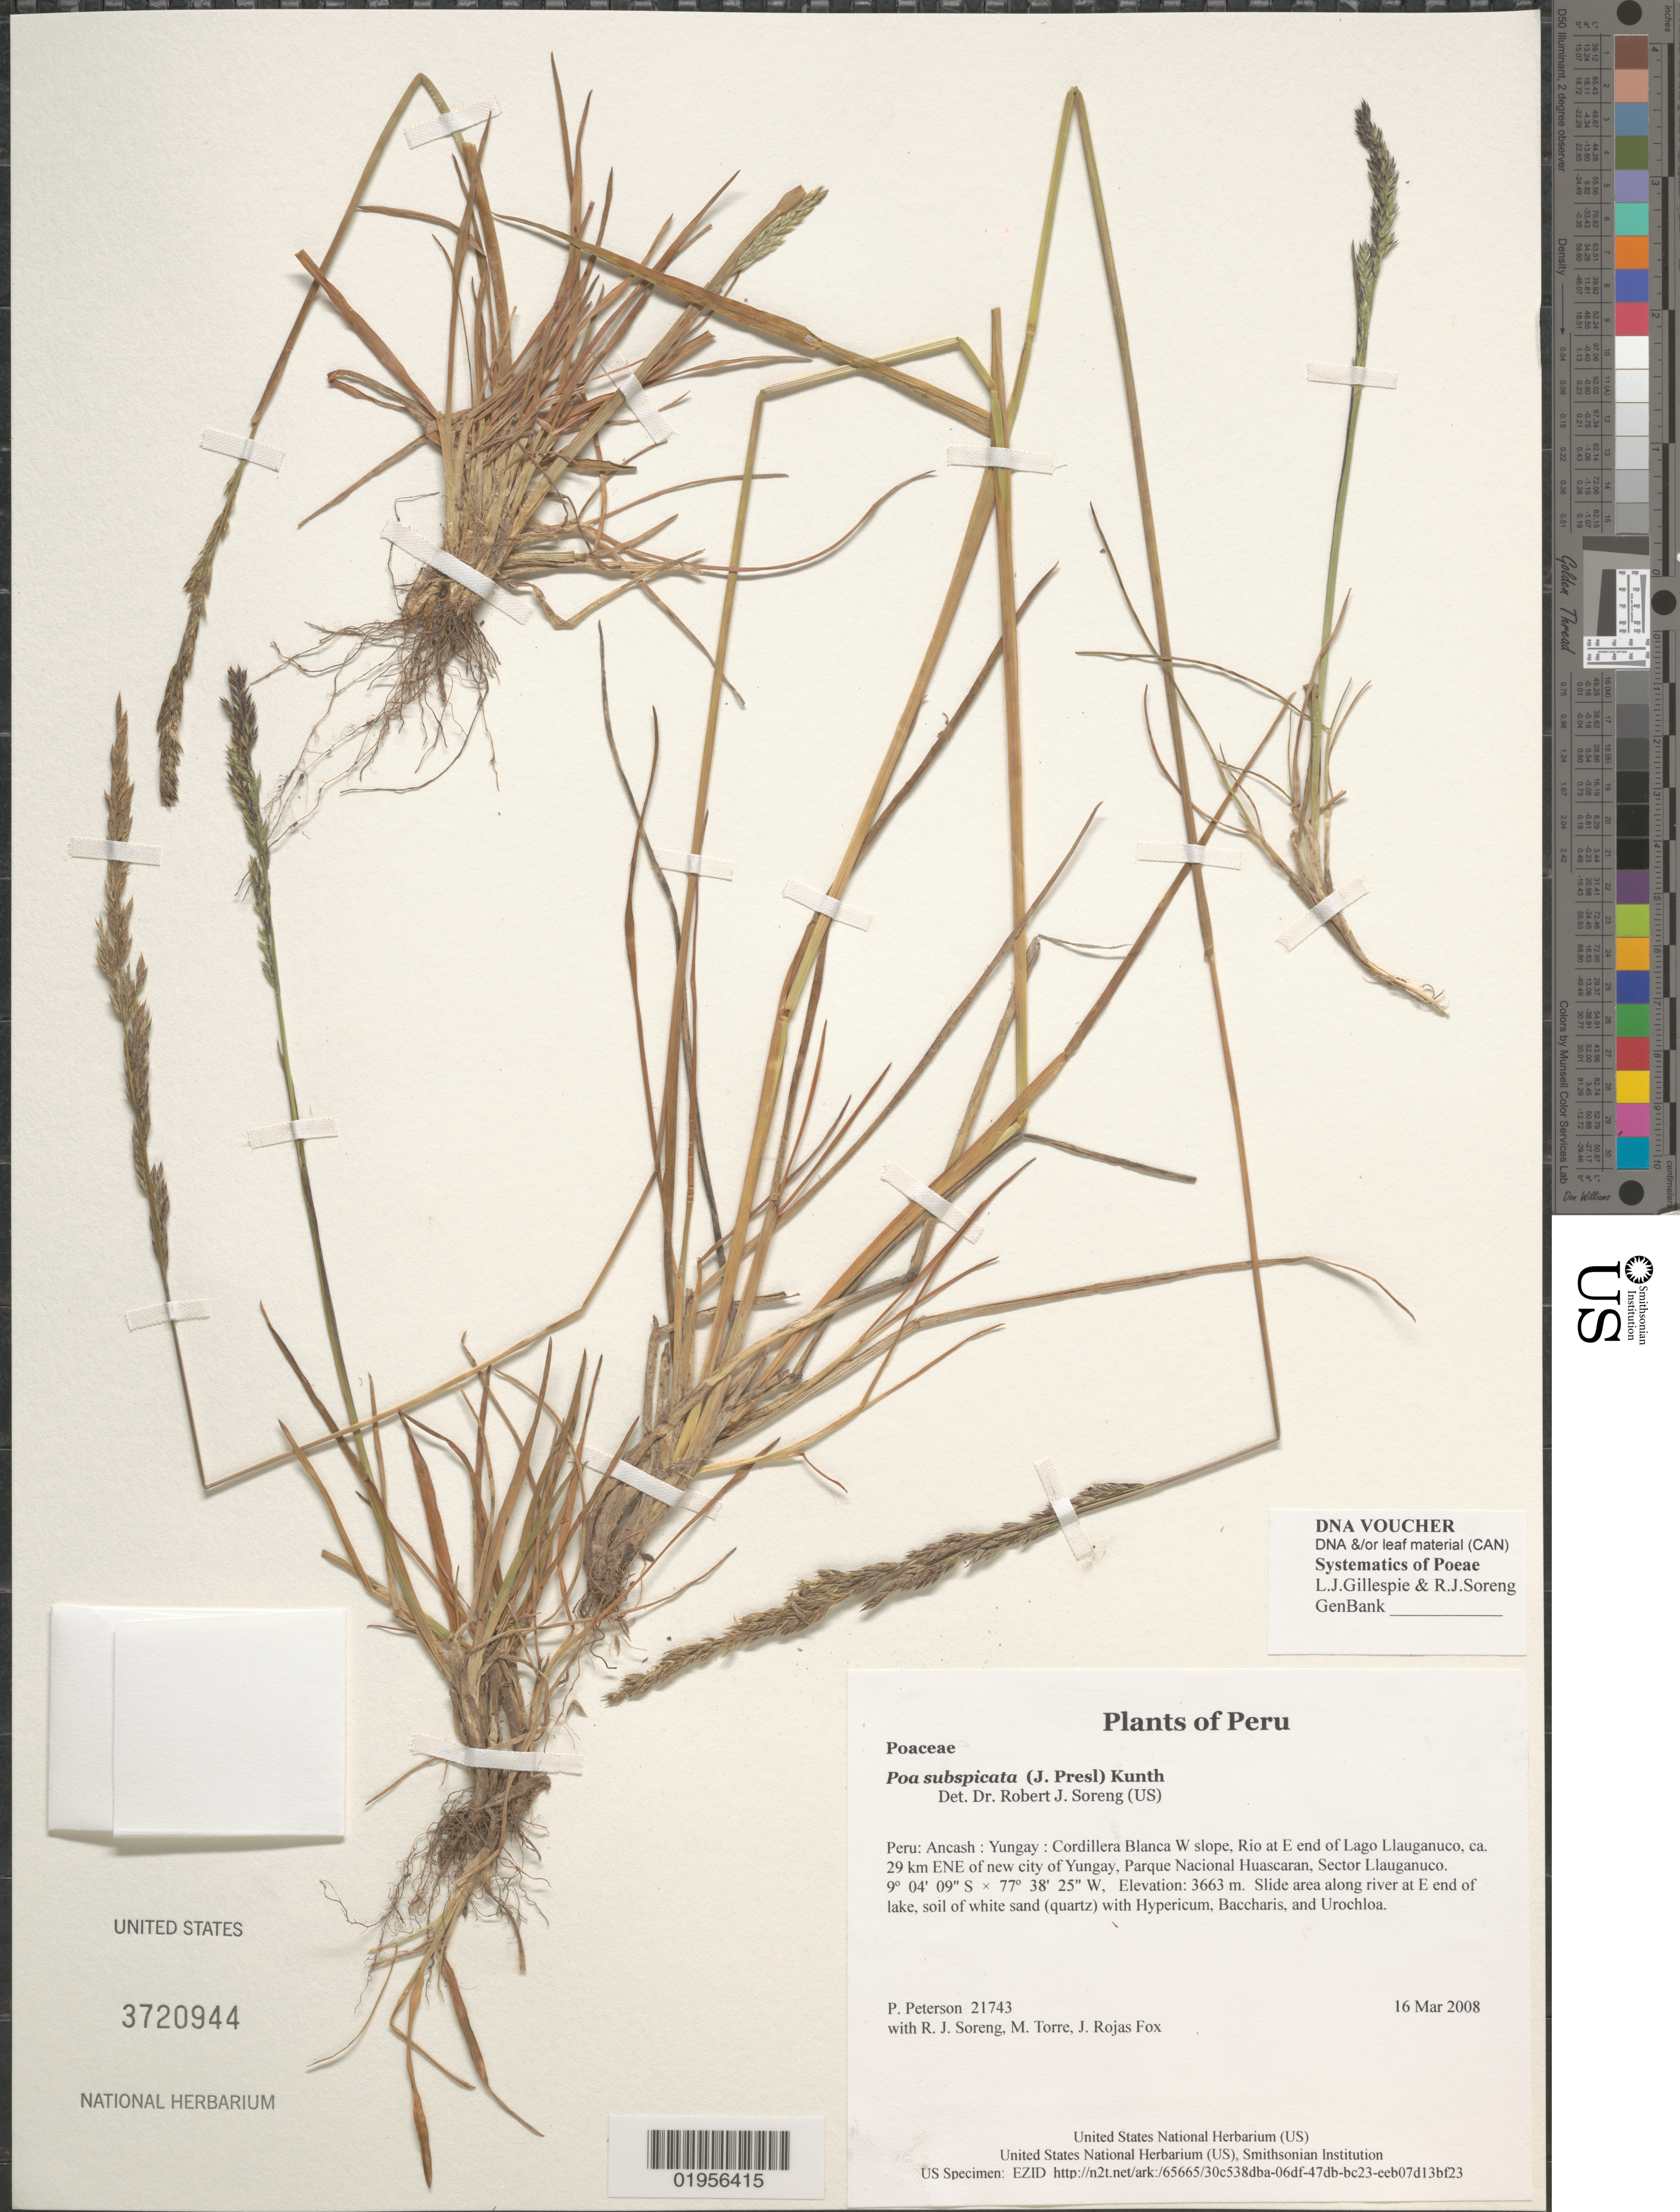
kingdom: Plantae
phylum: Tracheophyta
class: Liliopsida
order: Poales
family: Poaceae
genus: Poa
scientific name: Poa subspicata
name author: (J. Presl) Kunth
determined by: Soreng, Robert J., Research Associate (BOT), Smithsonian Institution - National Museum of Natural History (UNITED STATES)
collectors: P. M. Peterson, R. J. Soreng, M. Torre & J. Rojas Fox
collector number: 21743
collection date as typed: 16 Mar 2008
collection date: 2008-03-16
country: Peru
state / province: Ancash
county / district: Yungay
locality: Cordillera Blanca W slope, Rio at E end of Lago Llauganuco, ca. 29 km ENE of new city of Yungay, Parque Nacional Huascaran, Sector Llauganuco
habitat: Slide area along river at E end of lake, soil of white sand (quartz) with Hypericum, Baccharis, and Urochloa.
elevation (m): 3663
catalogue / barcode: US 3720944